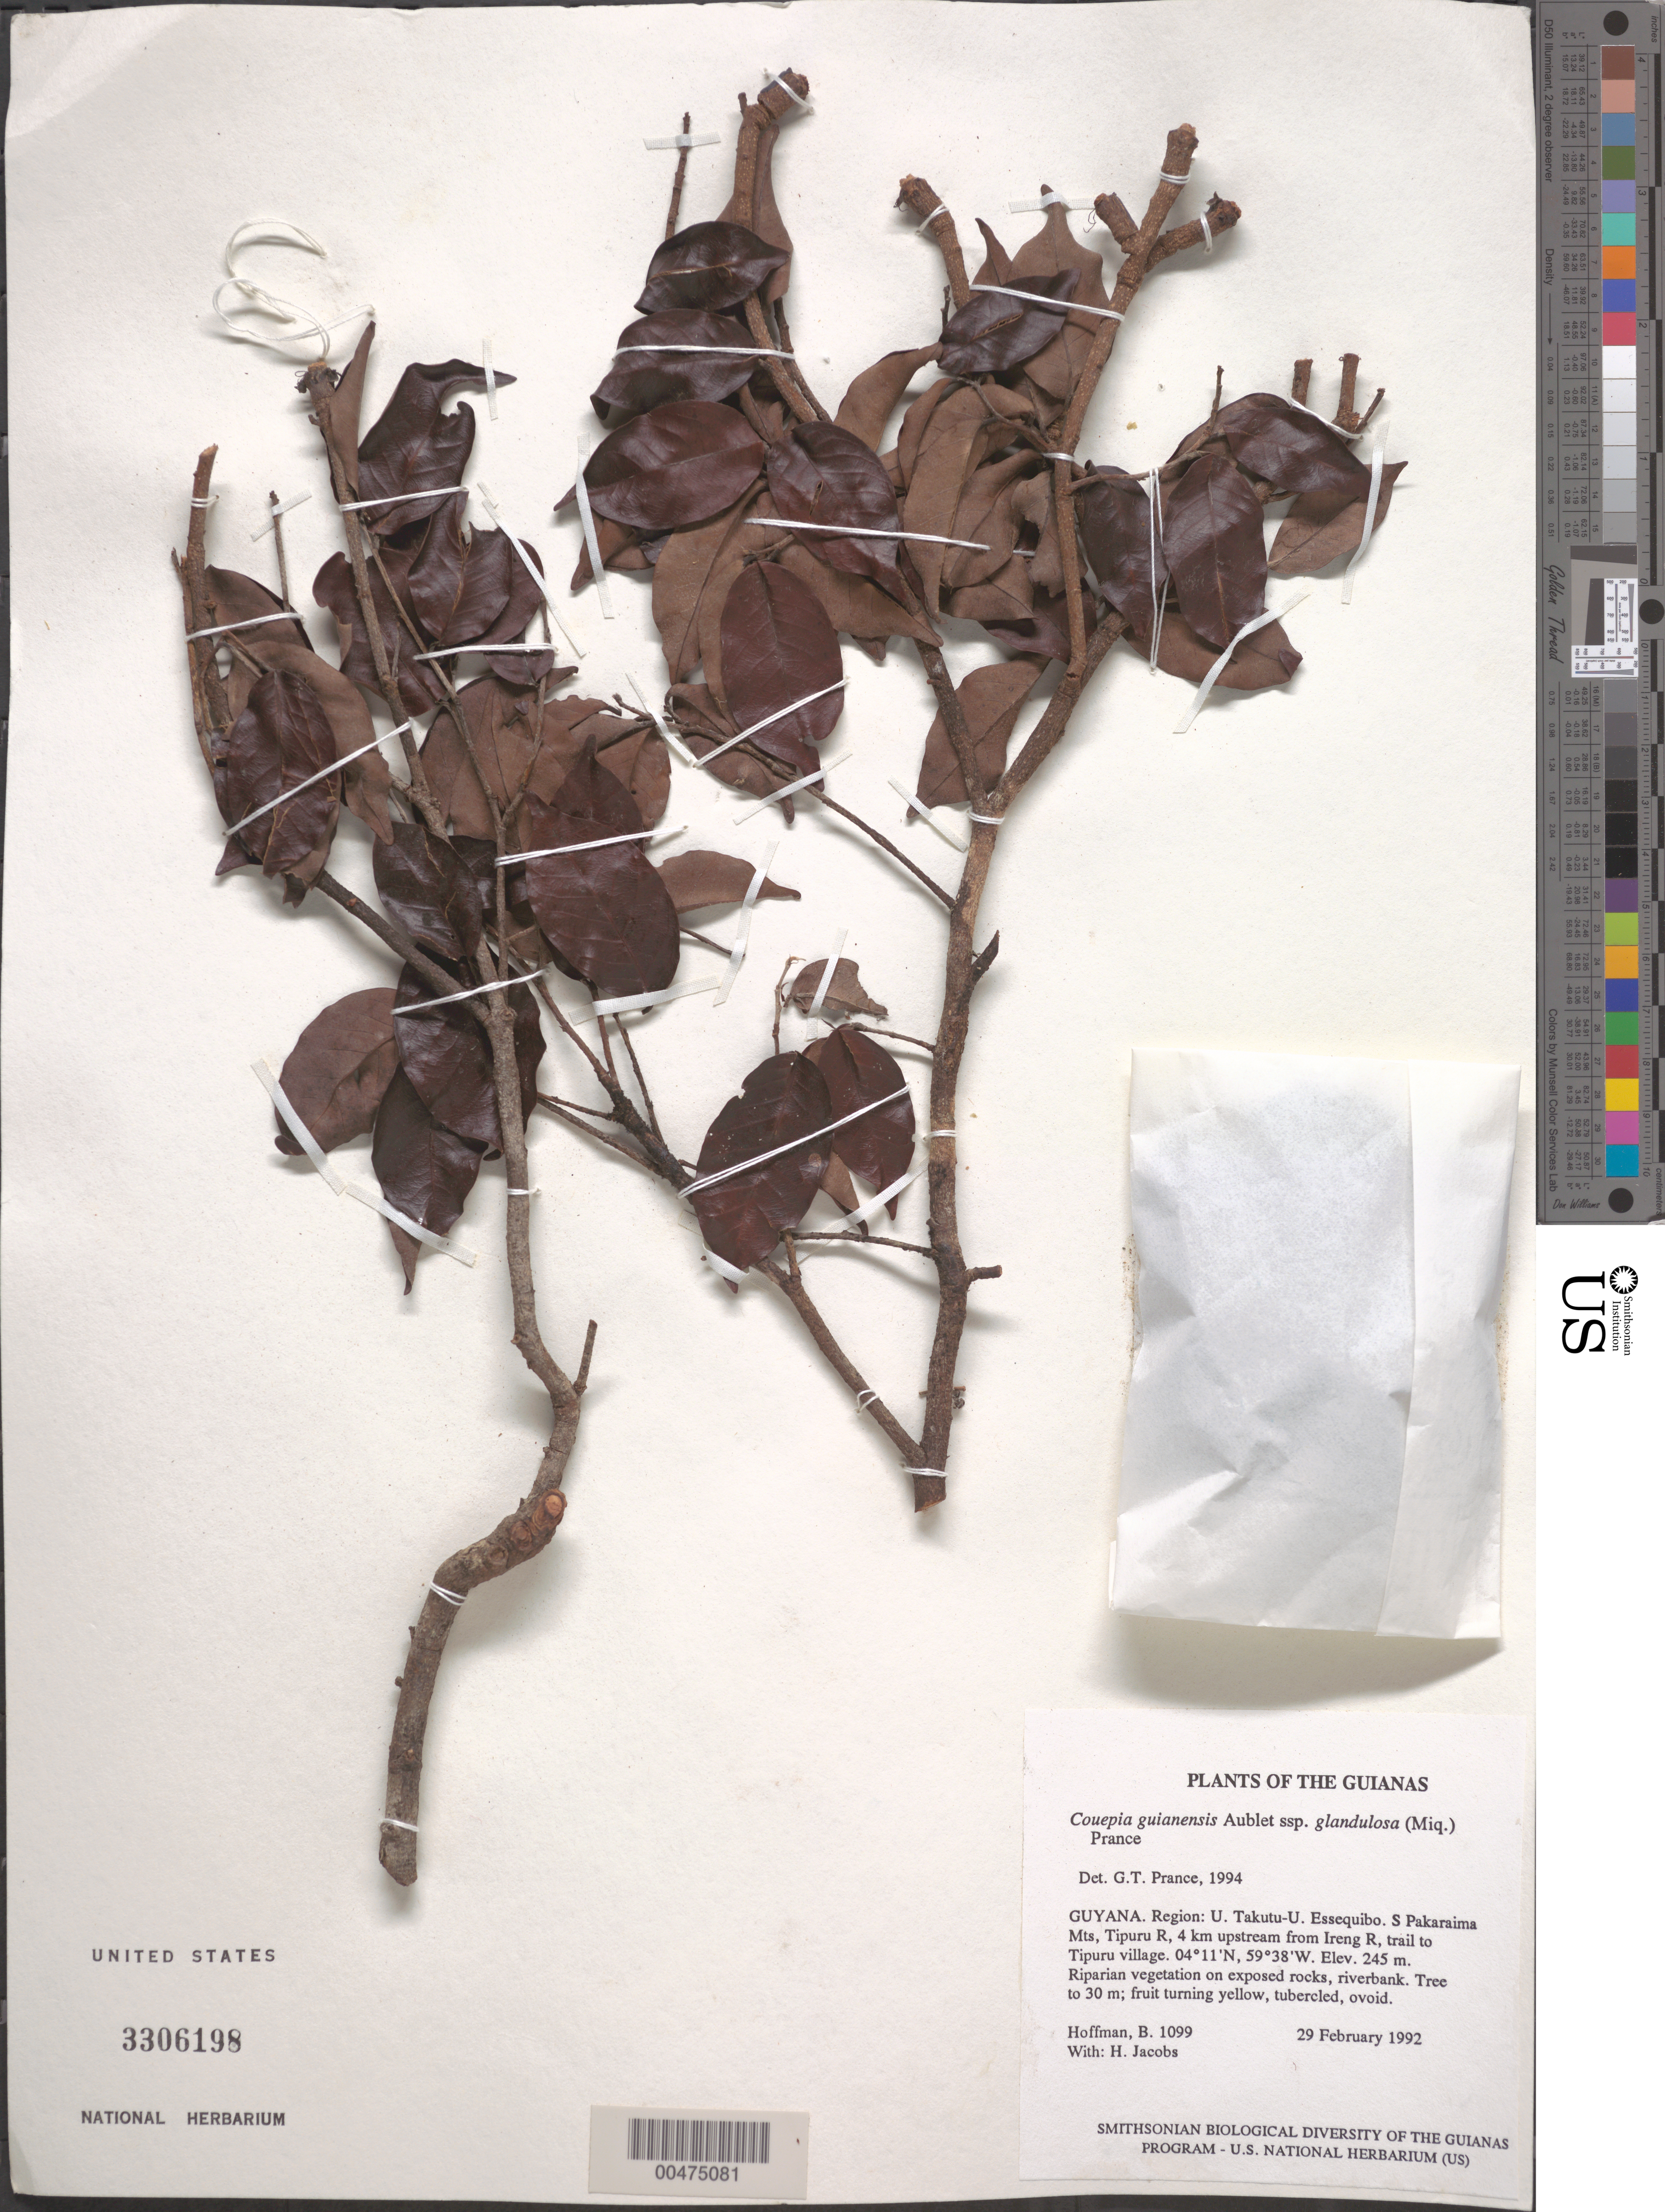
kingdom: Plantae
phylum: Tracheophyta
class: Magnoliopsida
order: Malpighiales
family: Chrysobalanaceae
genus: Couepia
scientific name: Couepia guianensis subsp. glandulosa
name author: (Miq.) Prance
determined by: Prance, G. T.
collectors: B. Hoffman & H. Jacobs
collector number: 1099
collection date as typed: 29 February 1992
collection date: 1992-02-29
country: Guyana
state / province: U. Takutu-U. Essequibo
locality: S Pakaraima Mts, Tipuru River, 4 km upstream from Ireng R., trail to Tipuru Village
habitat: Riparian vegetation on exposed rocks, riverbank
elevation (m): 245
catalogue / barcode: US 3306198